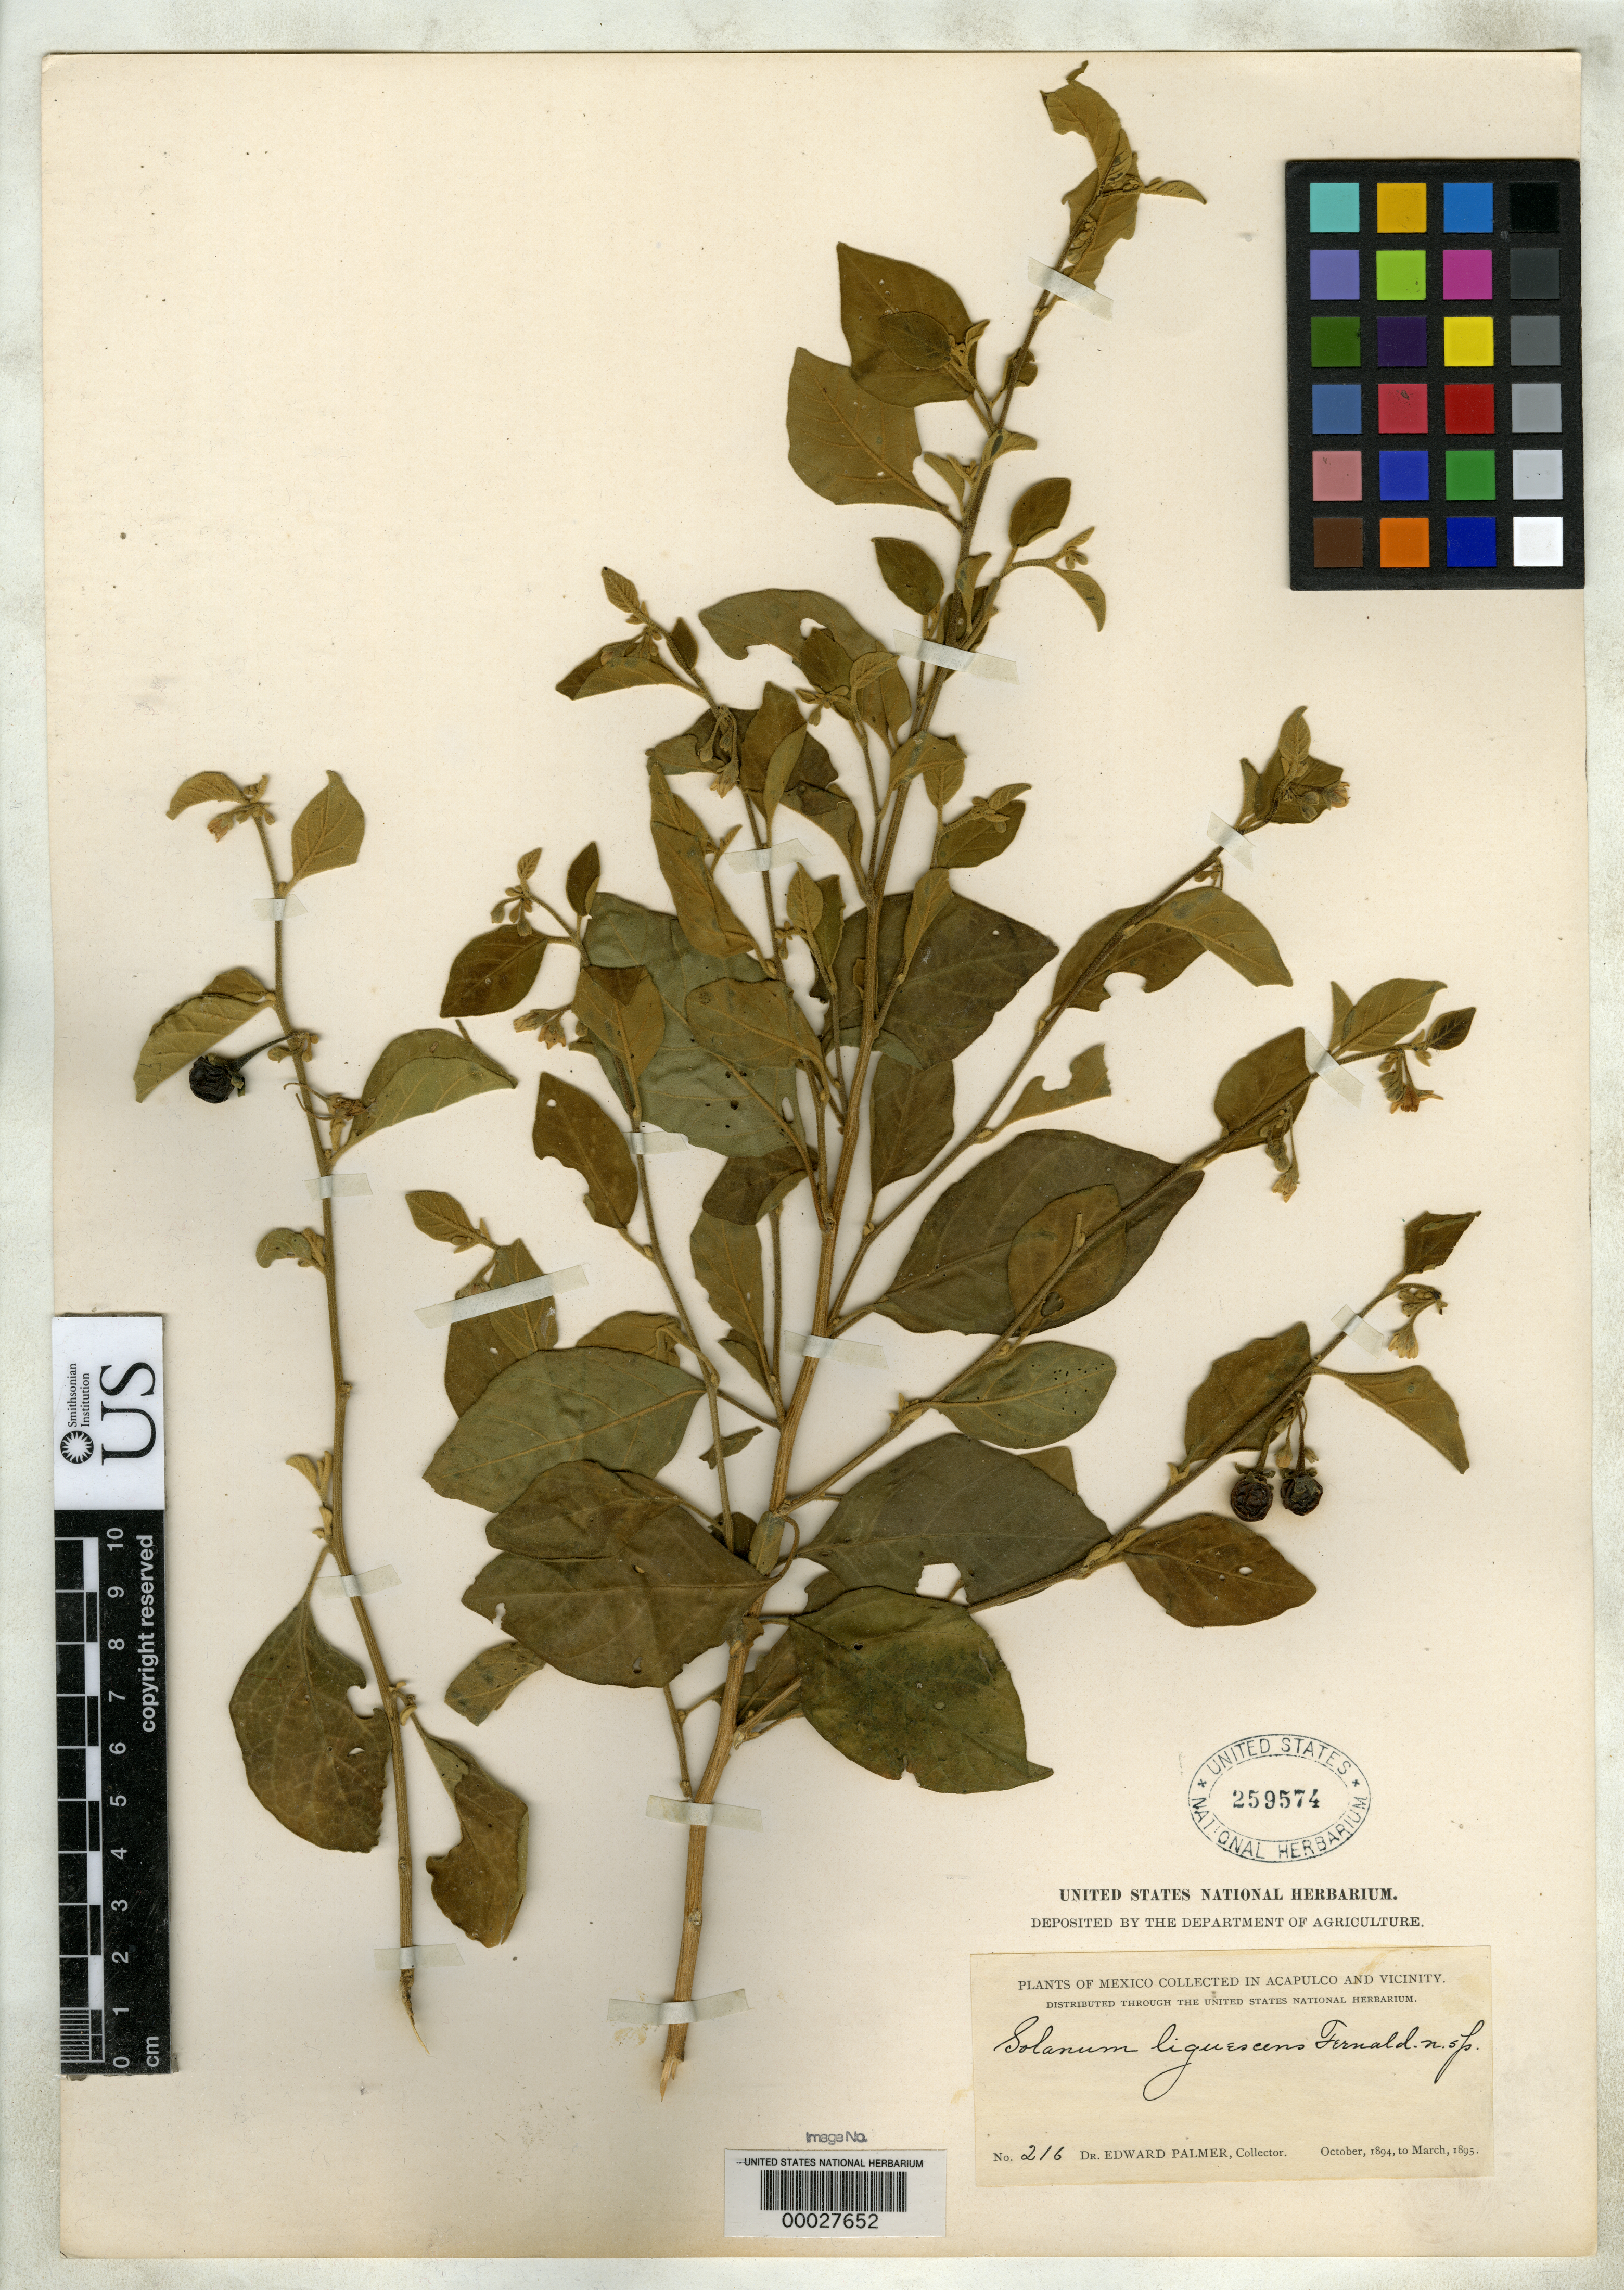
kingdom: Plantae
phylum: Tracheophyta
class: Magnoliopsida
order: Solanales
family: Solanaceae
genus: Solanum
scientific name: Solanum lignescens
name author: Fernald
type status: Lectotype; Type Collection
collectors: E. Palmer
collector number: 216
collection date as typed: Nov 1894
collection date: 1894-11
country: Mexico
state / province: Guerrero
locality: Acapulco and vicinity.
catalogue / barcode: US 259574